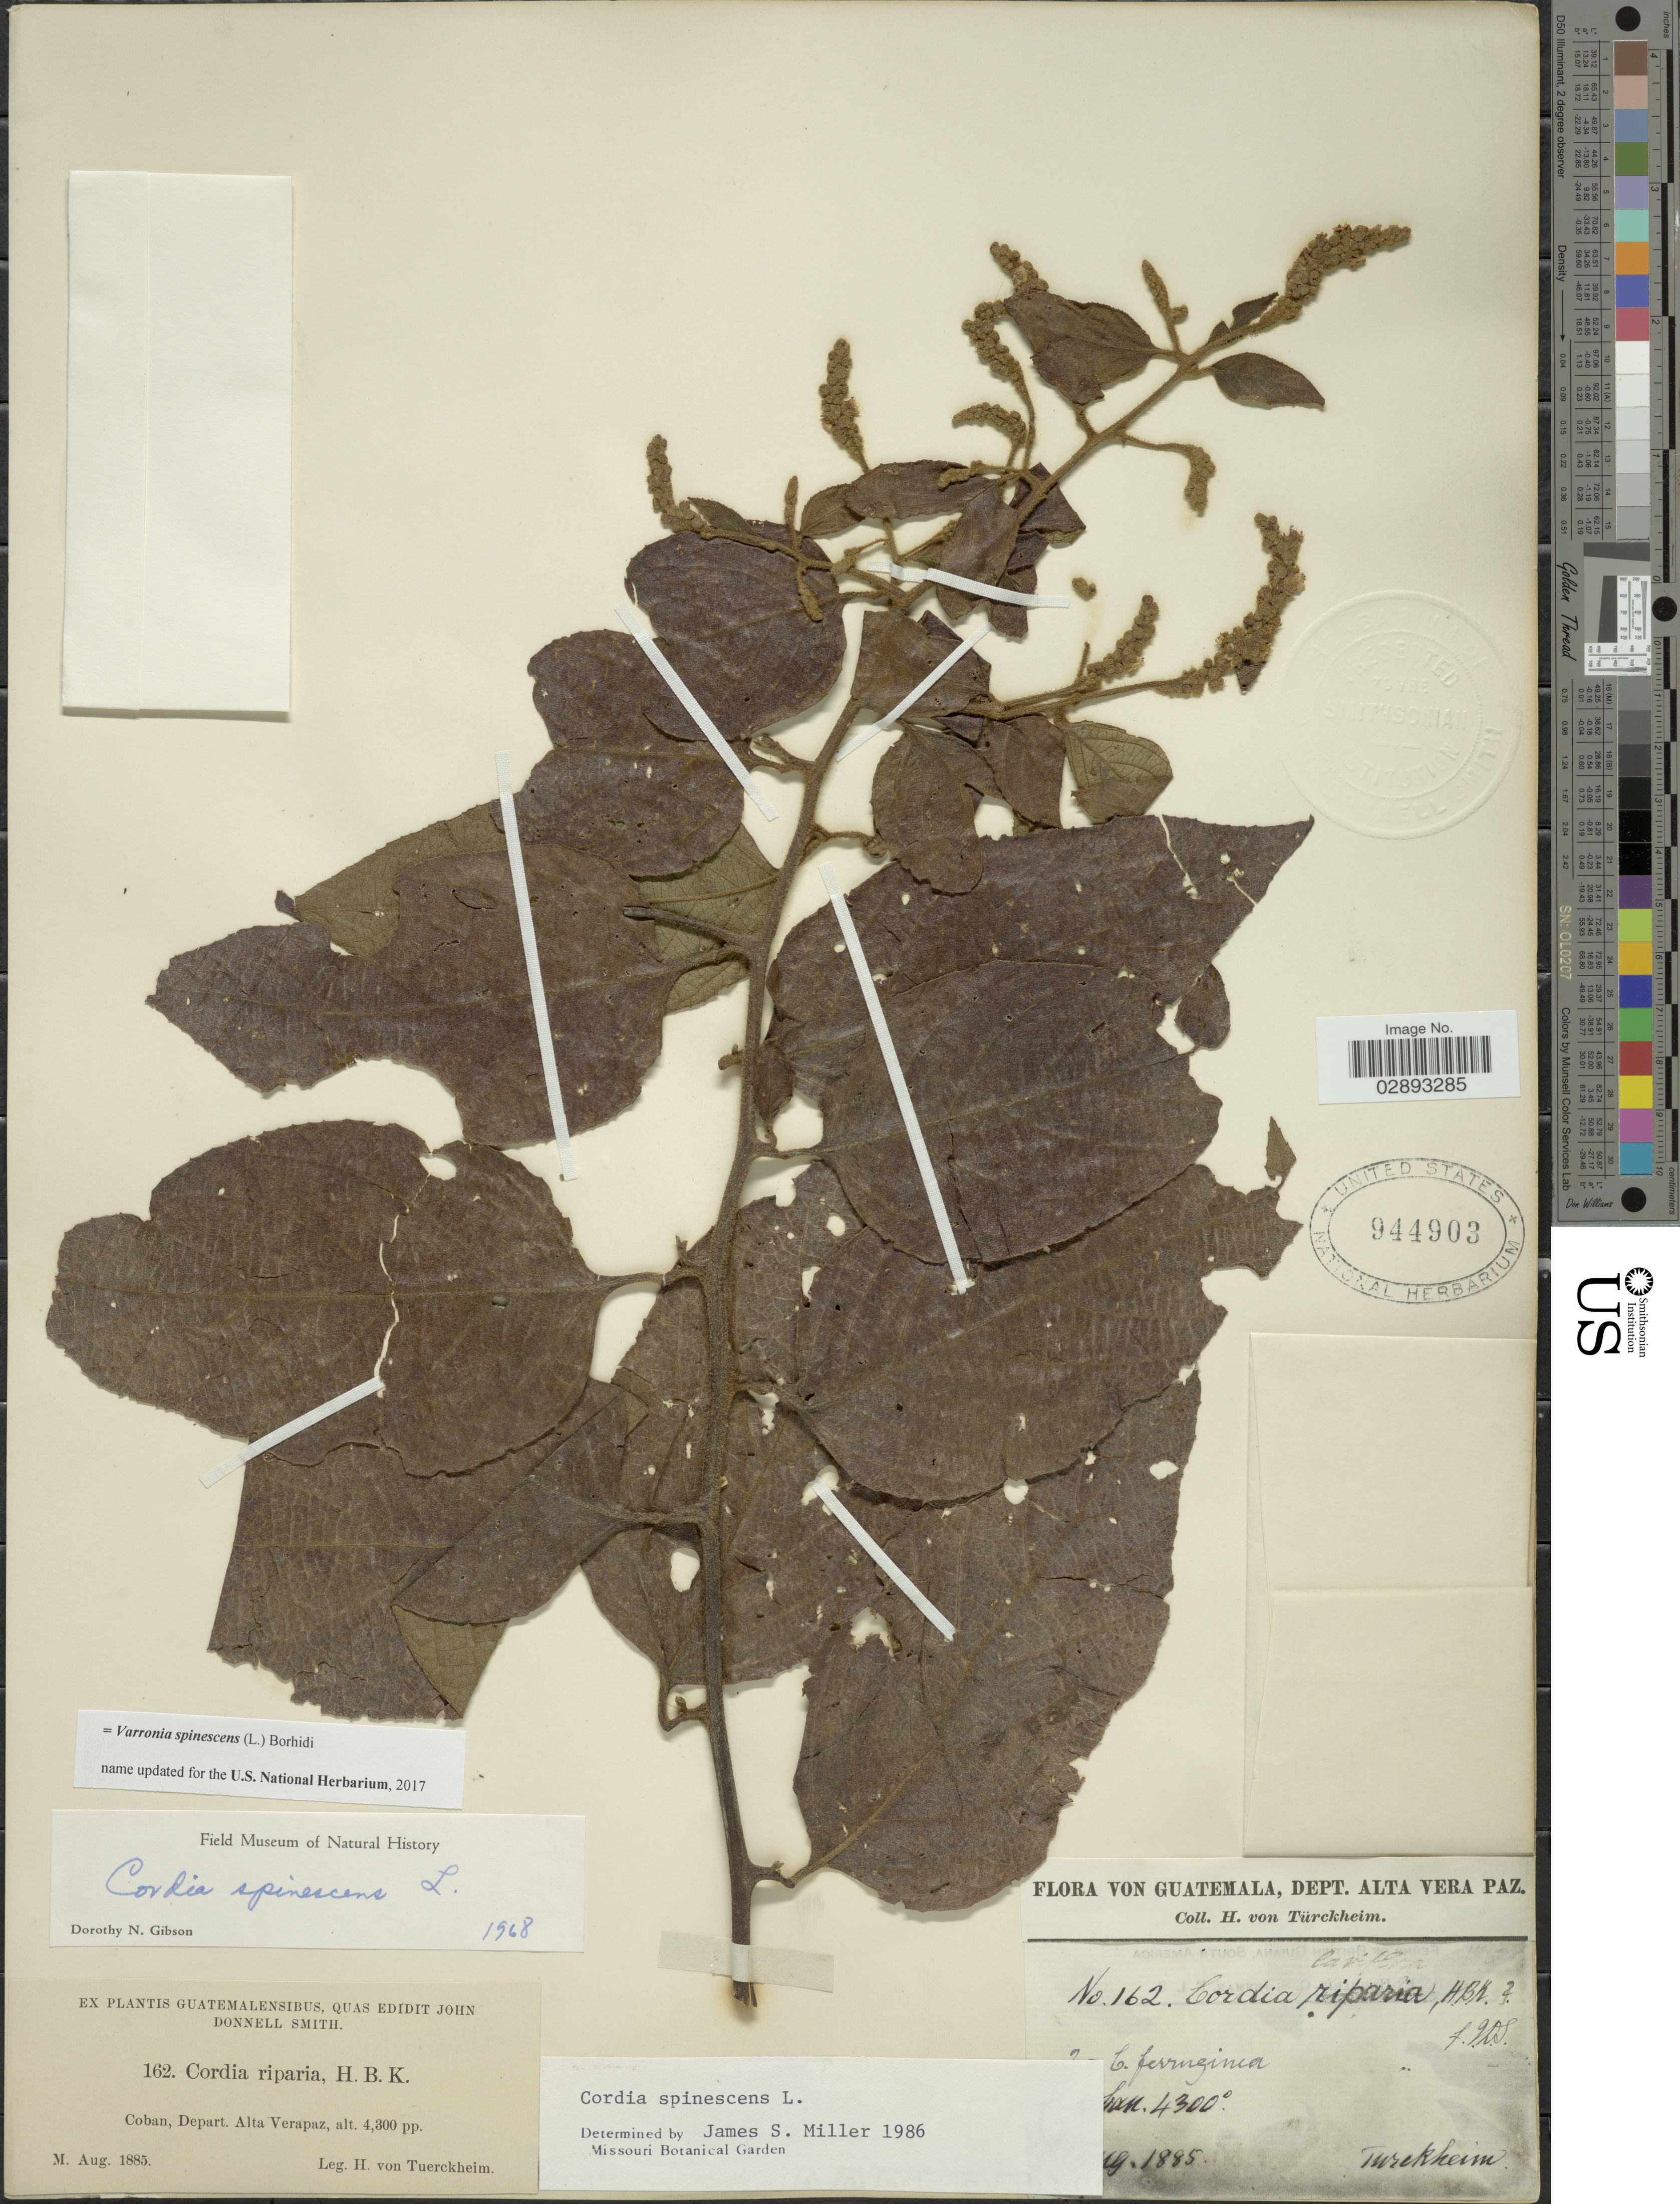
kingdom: Plantae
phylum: Tracheophyta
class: Magnoliopsida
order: Boraginales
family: Cordiaceae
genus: Varronia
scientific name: Varronia spinescens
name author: (L.) Borhidi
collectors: H. von Türckheim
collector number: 162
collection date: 1885-08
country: Guatemala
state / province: Alta Verapaz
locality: Coban, Depart. Alta Verapaz.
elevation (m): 1311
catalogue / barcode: US 944903